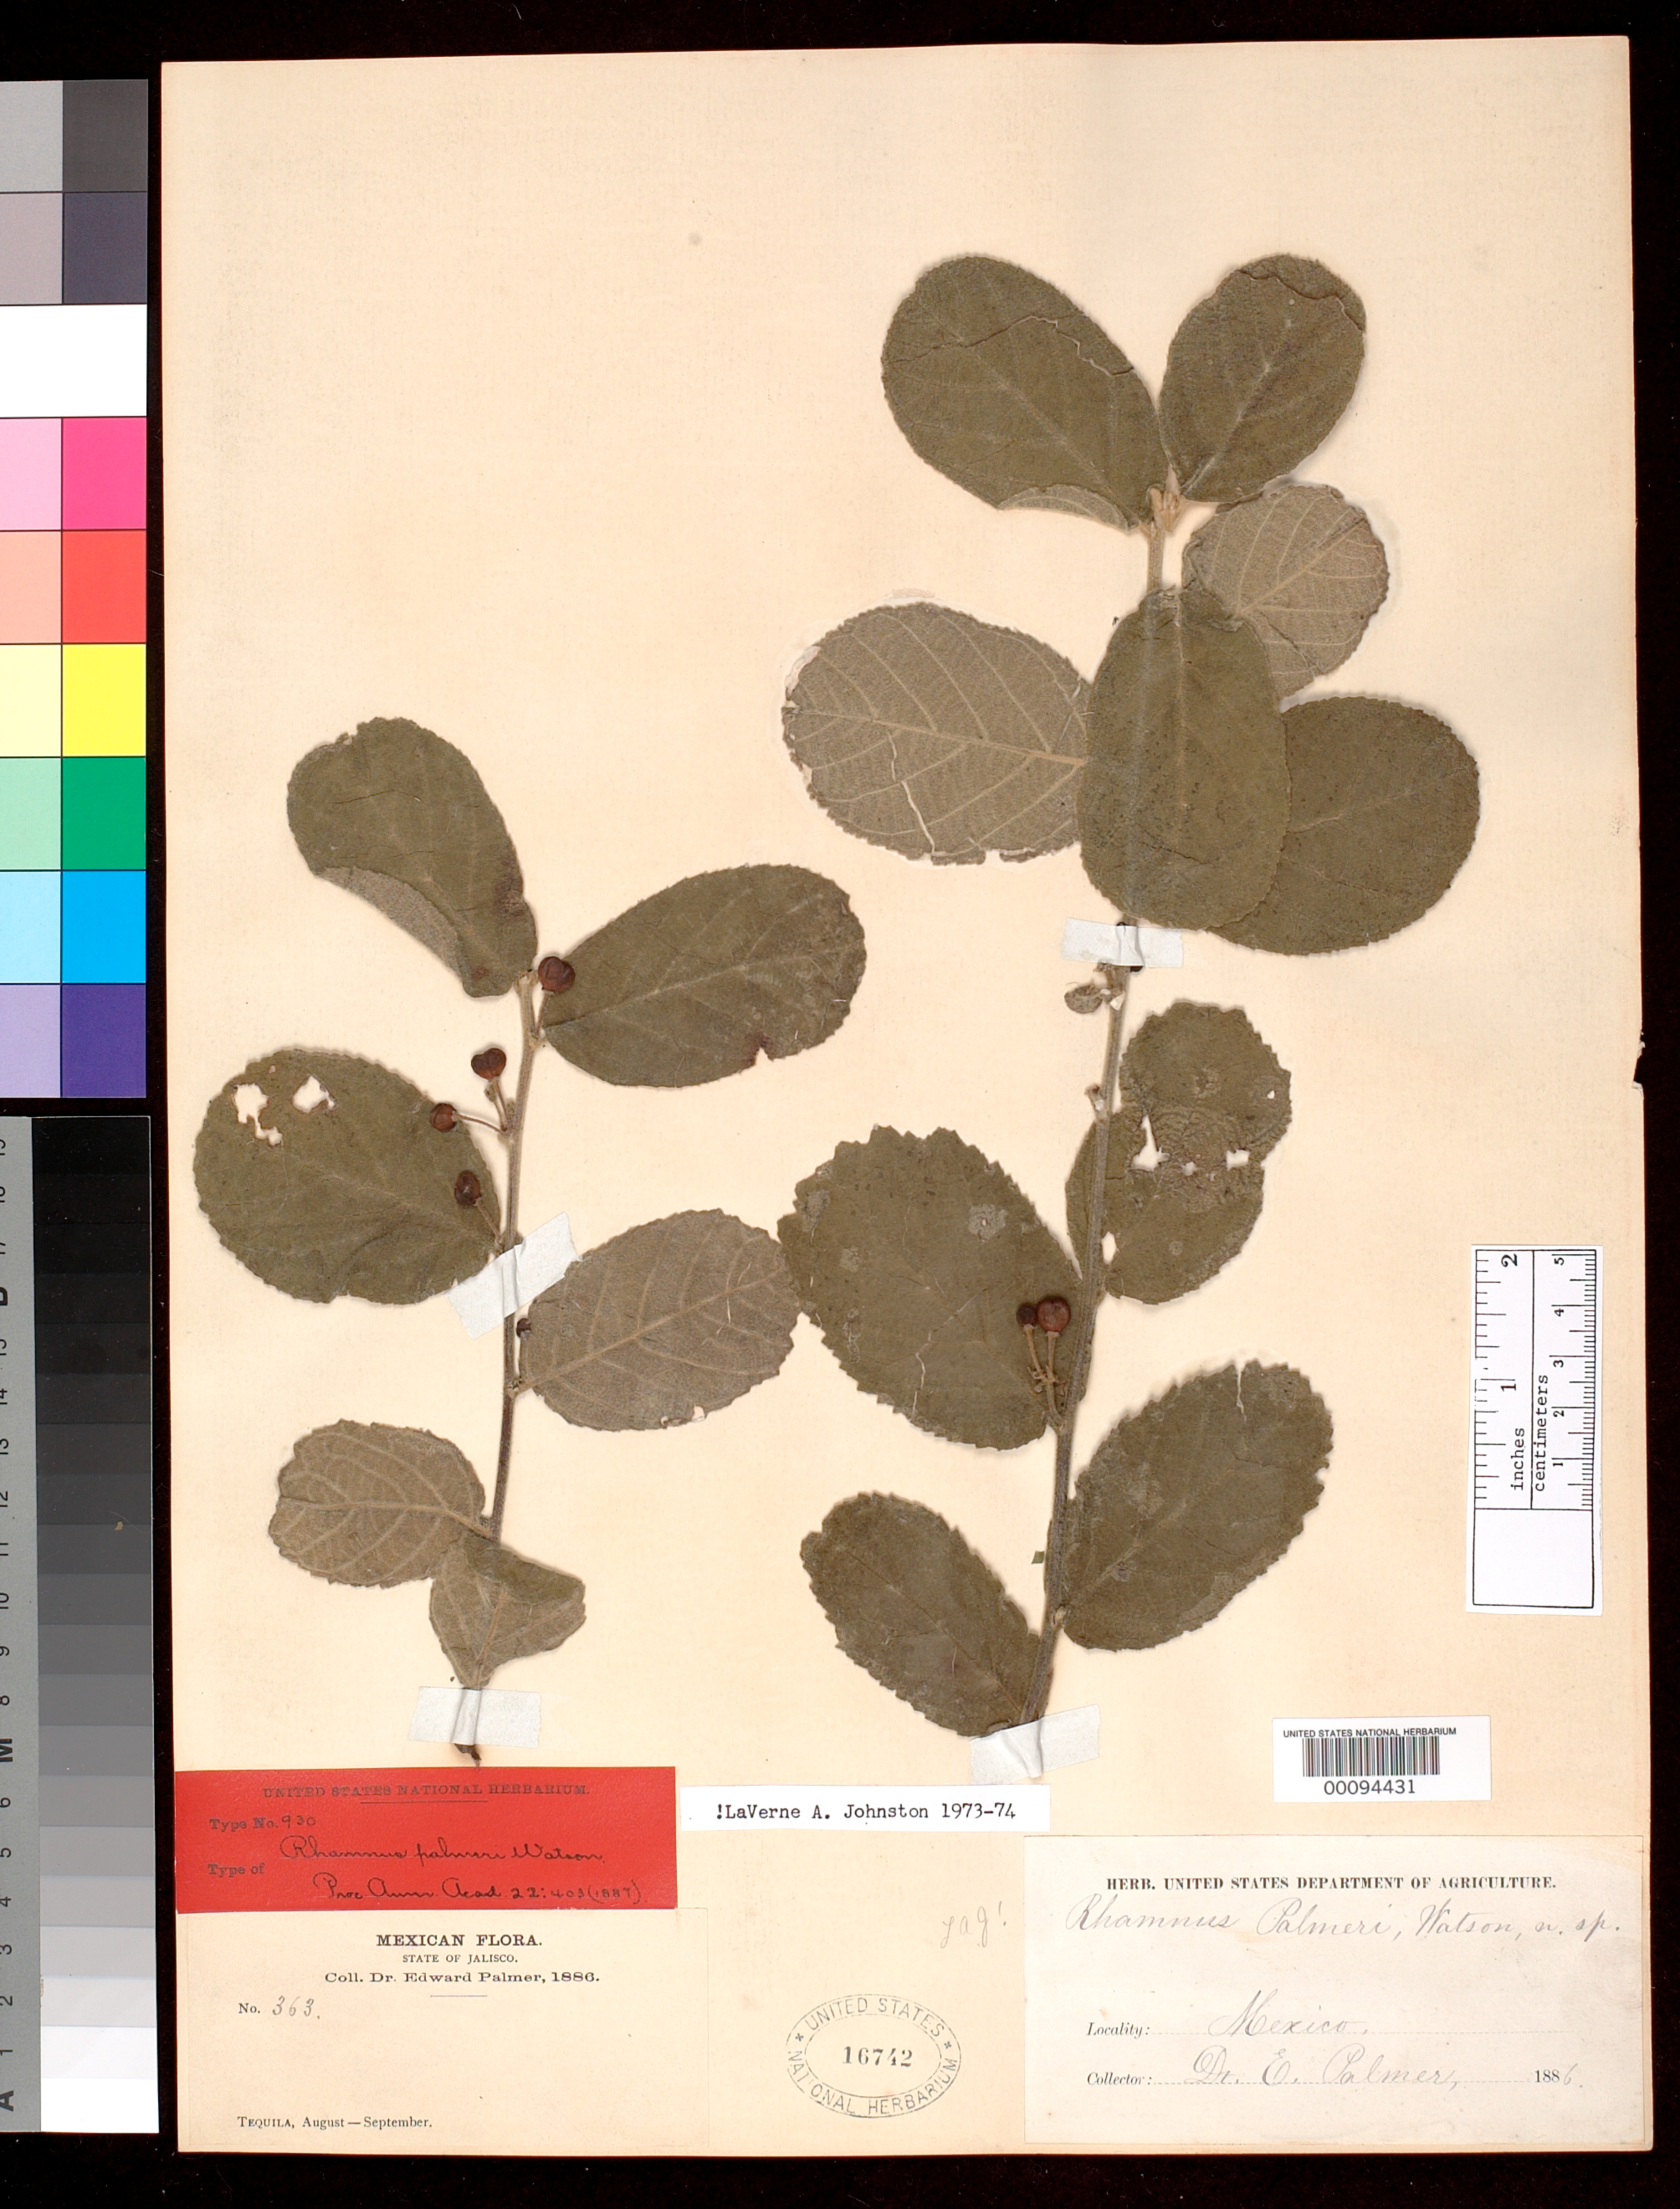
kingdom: Plantae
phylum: Tracheophyta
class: Magnoliopsida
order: Rosales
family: Rhamnaceae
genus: Rhamnus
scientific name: Rhamnus palmeri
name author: S. Watson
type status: Isotype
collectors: E. Palmer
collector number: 363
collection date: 1886-08/1886-09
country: Mexico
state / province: Jalisco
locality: Tequila.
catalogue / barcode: US 16742